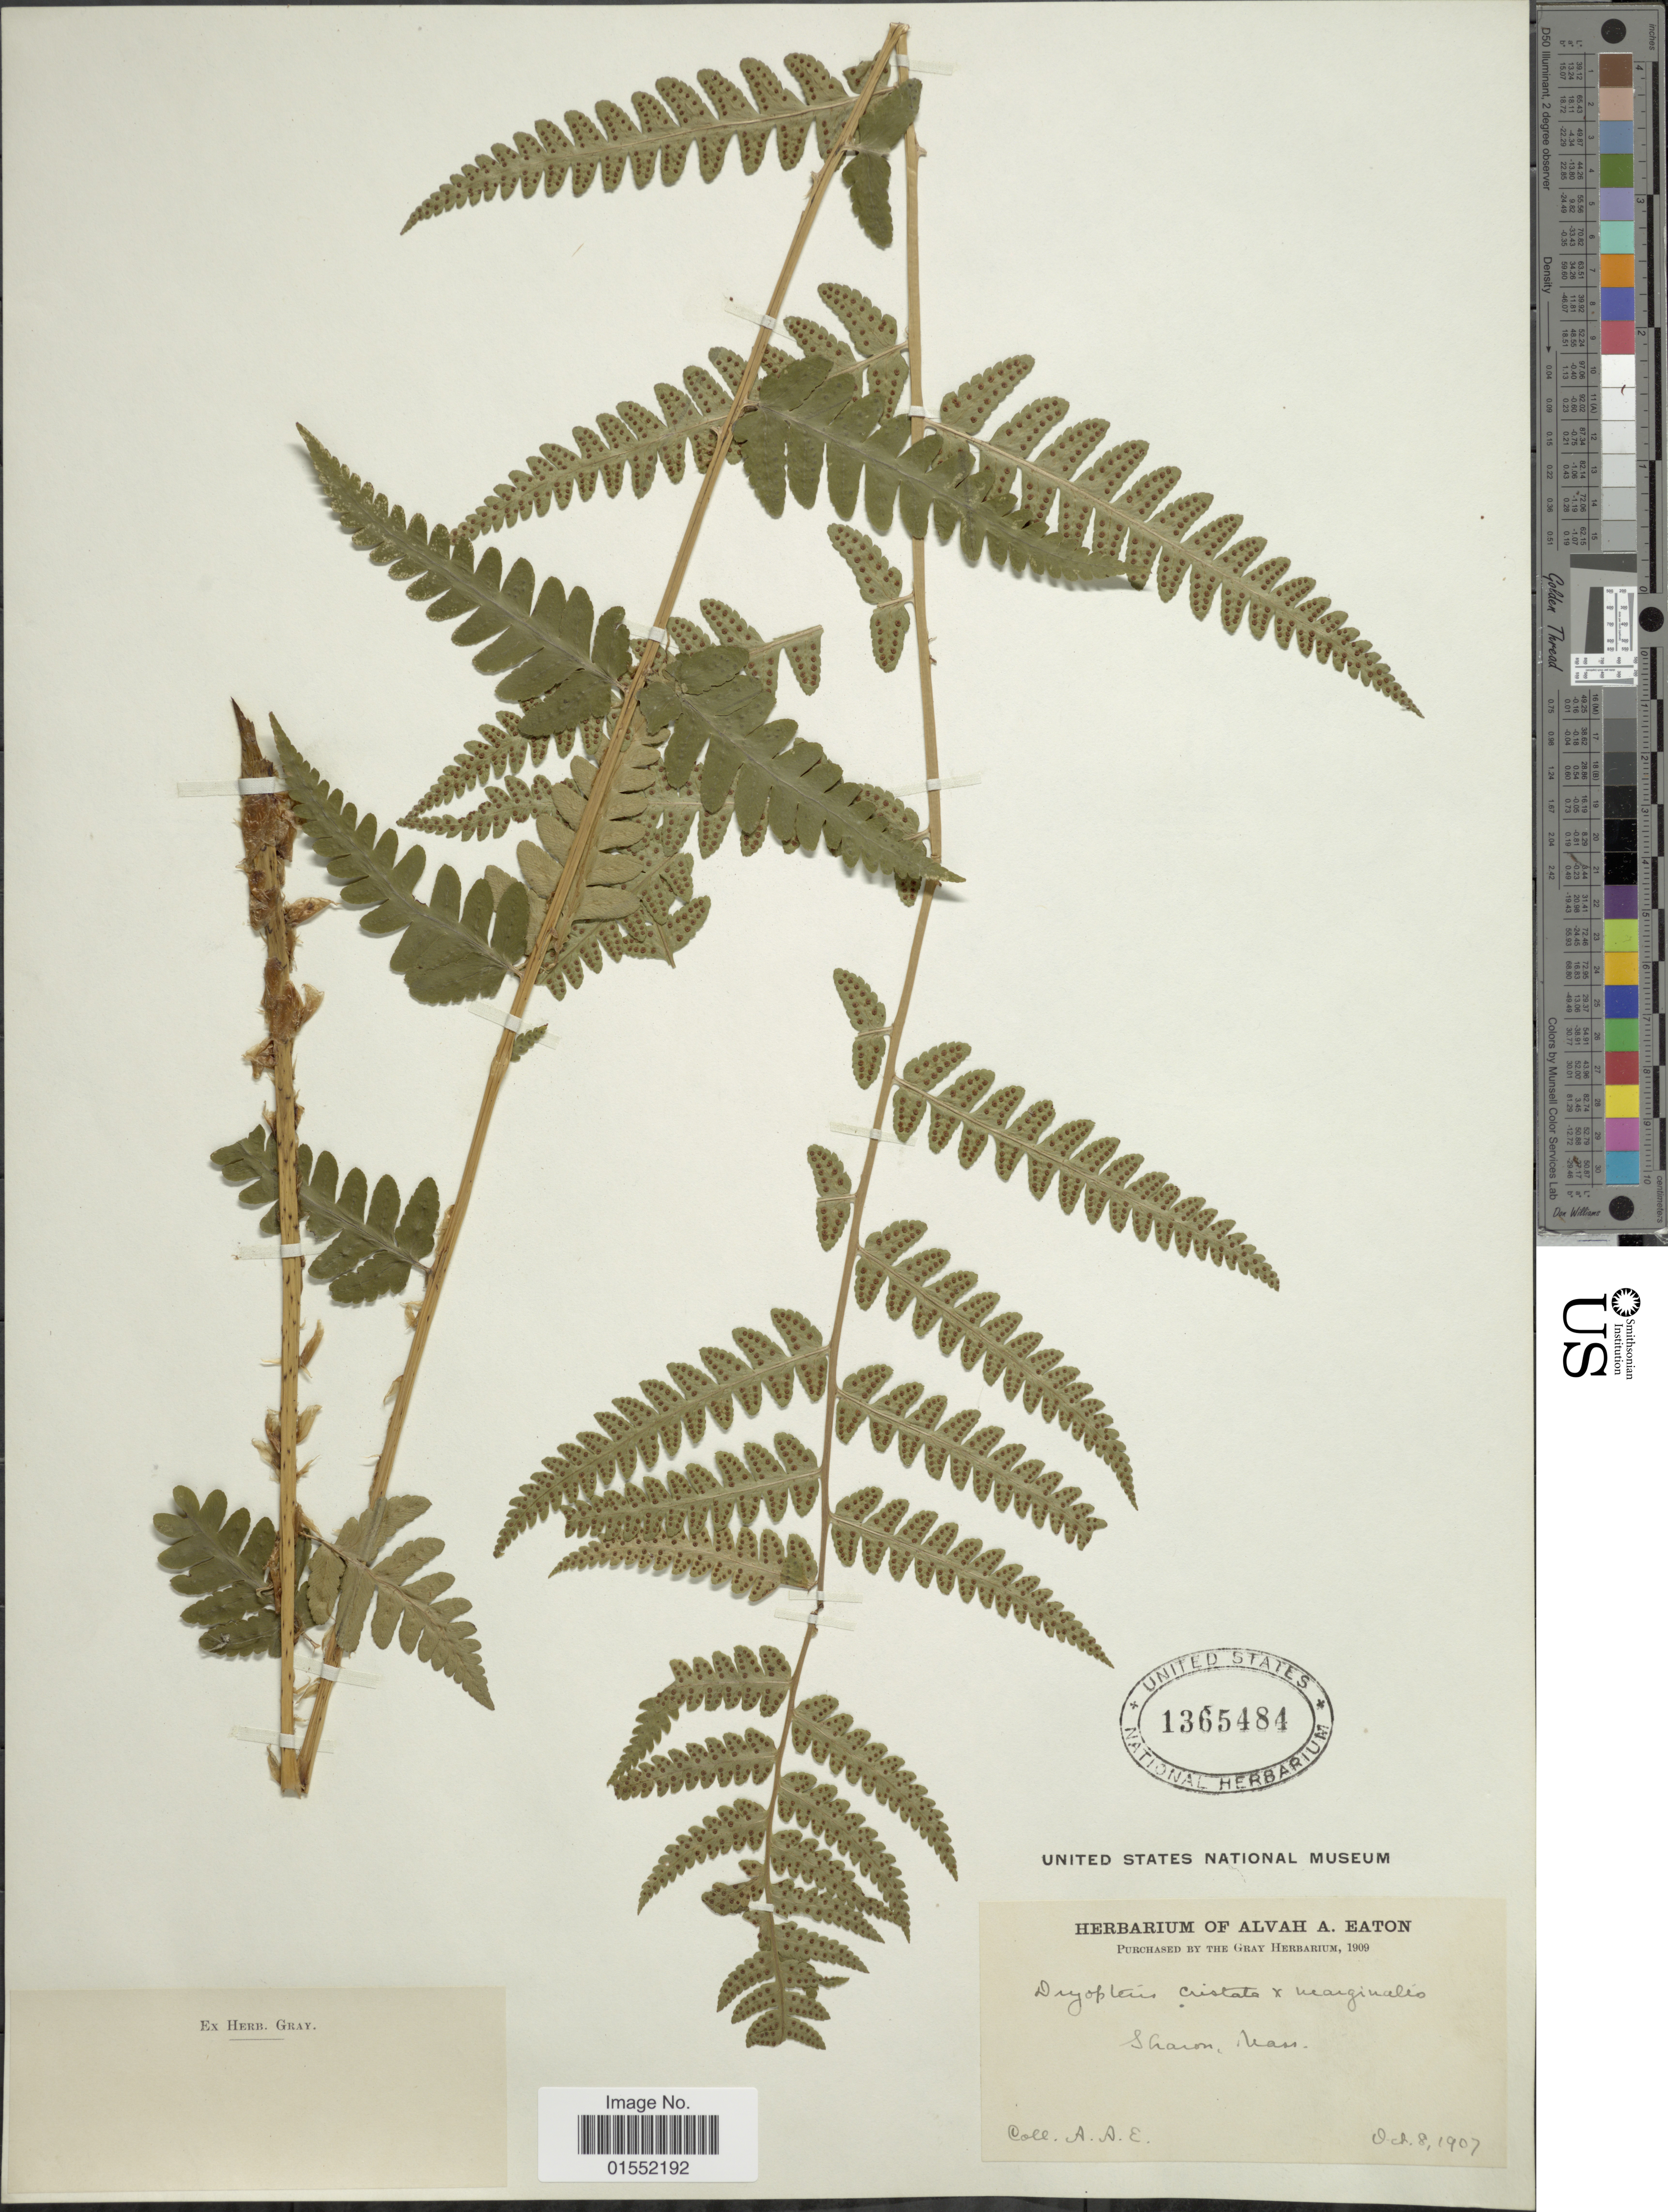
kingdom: Plantae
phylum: Tracheophyta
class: Polypodiopsida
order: Polypodiales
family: Dryopteridaceae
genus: Dryopteris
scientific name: Dryopteris x slossoniae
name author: Wherry ex Lellinger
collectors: A. A. Eaton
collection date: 1907-10-08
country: United States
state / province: Massachusetts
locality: Sharon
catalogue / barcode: US 1365484